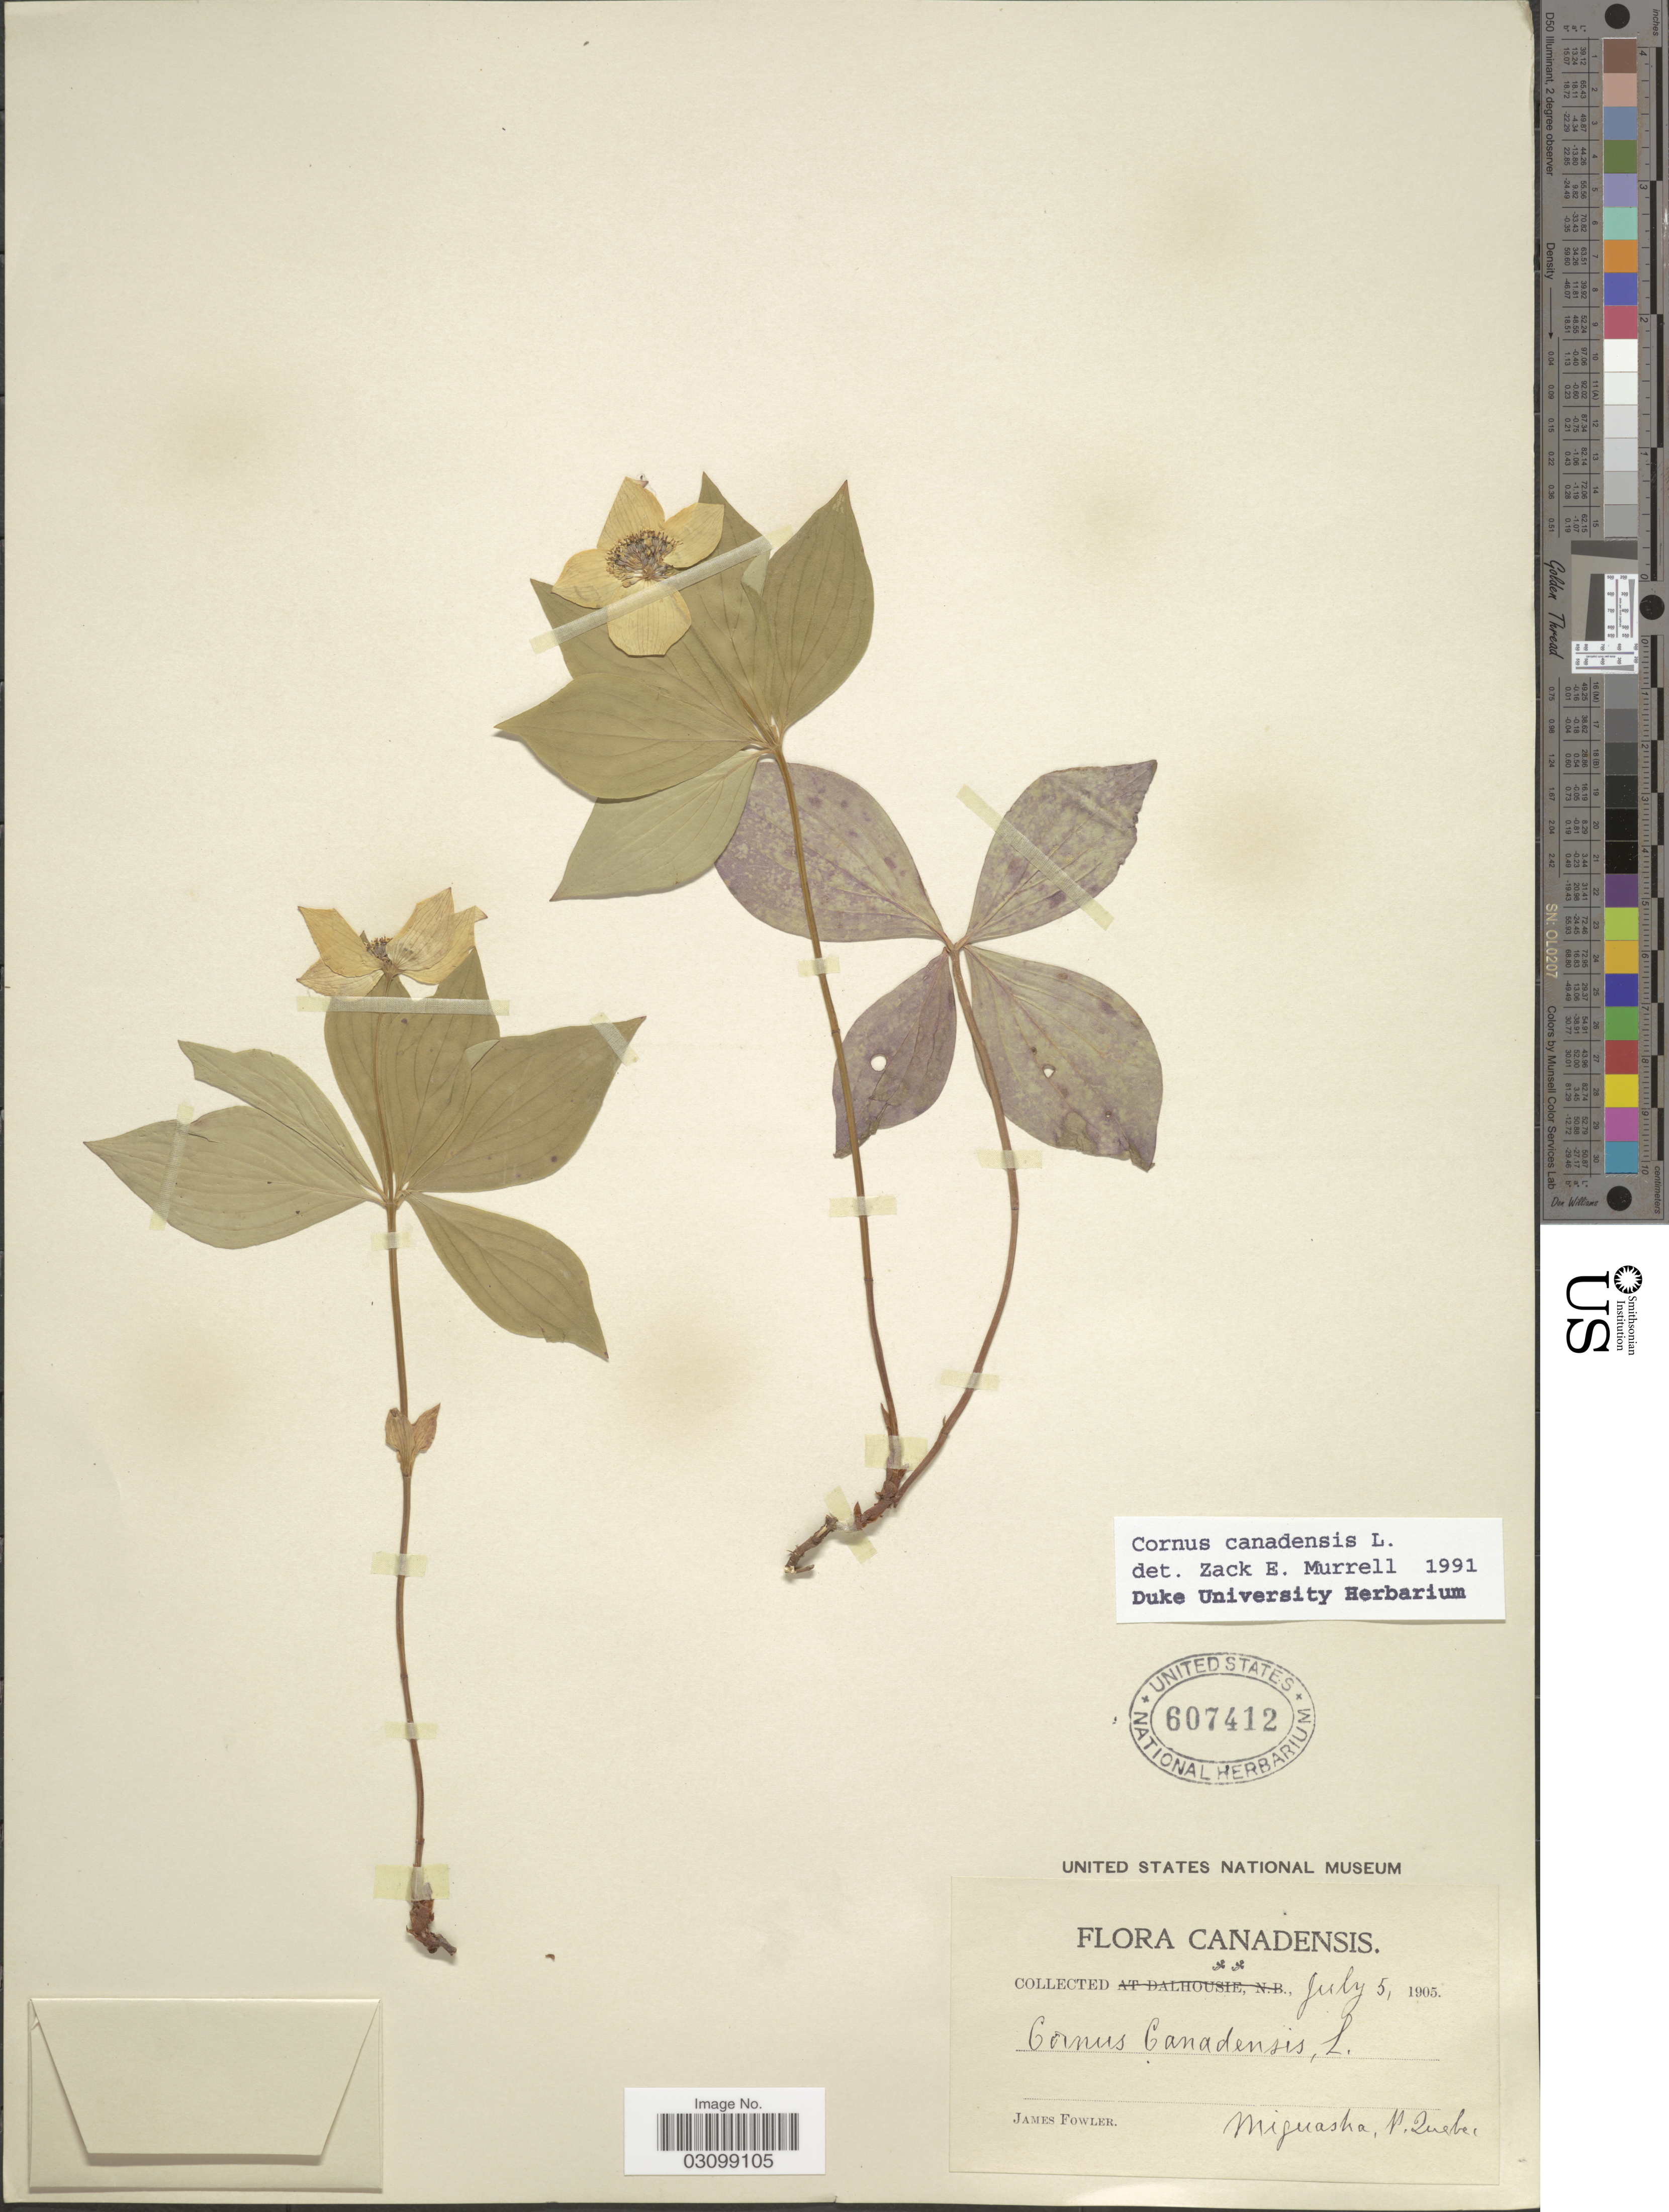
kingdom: Plantae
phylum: Tracheophyta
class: Magnoliopsida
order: Cornales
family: Cornaceae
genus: Cornus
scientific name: Cornus canadensis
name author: L.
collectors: J. P. Fowler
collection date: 1905-07-05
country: Canada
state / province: Quebec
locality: Miguasha, P. Quebec.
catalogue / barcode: US 607412